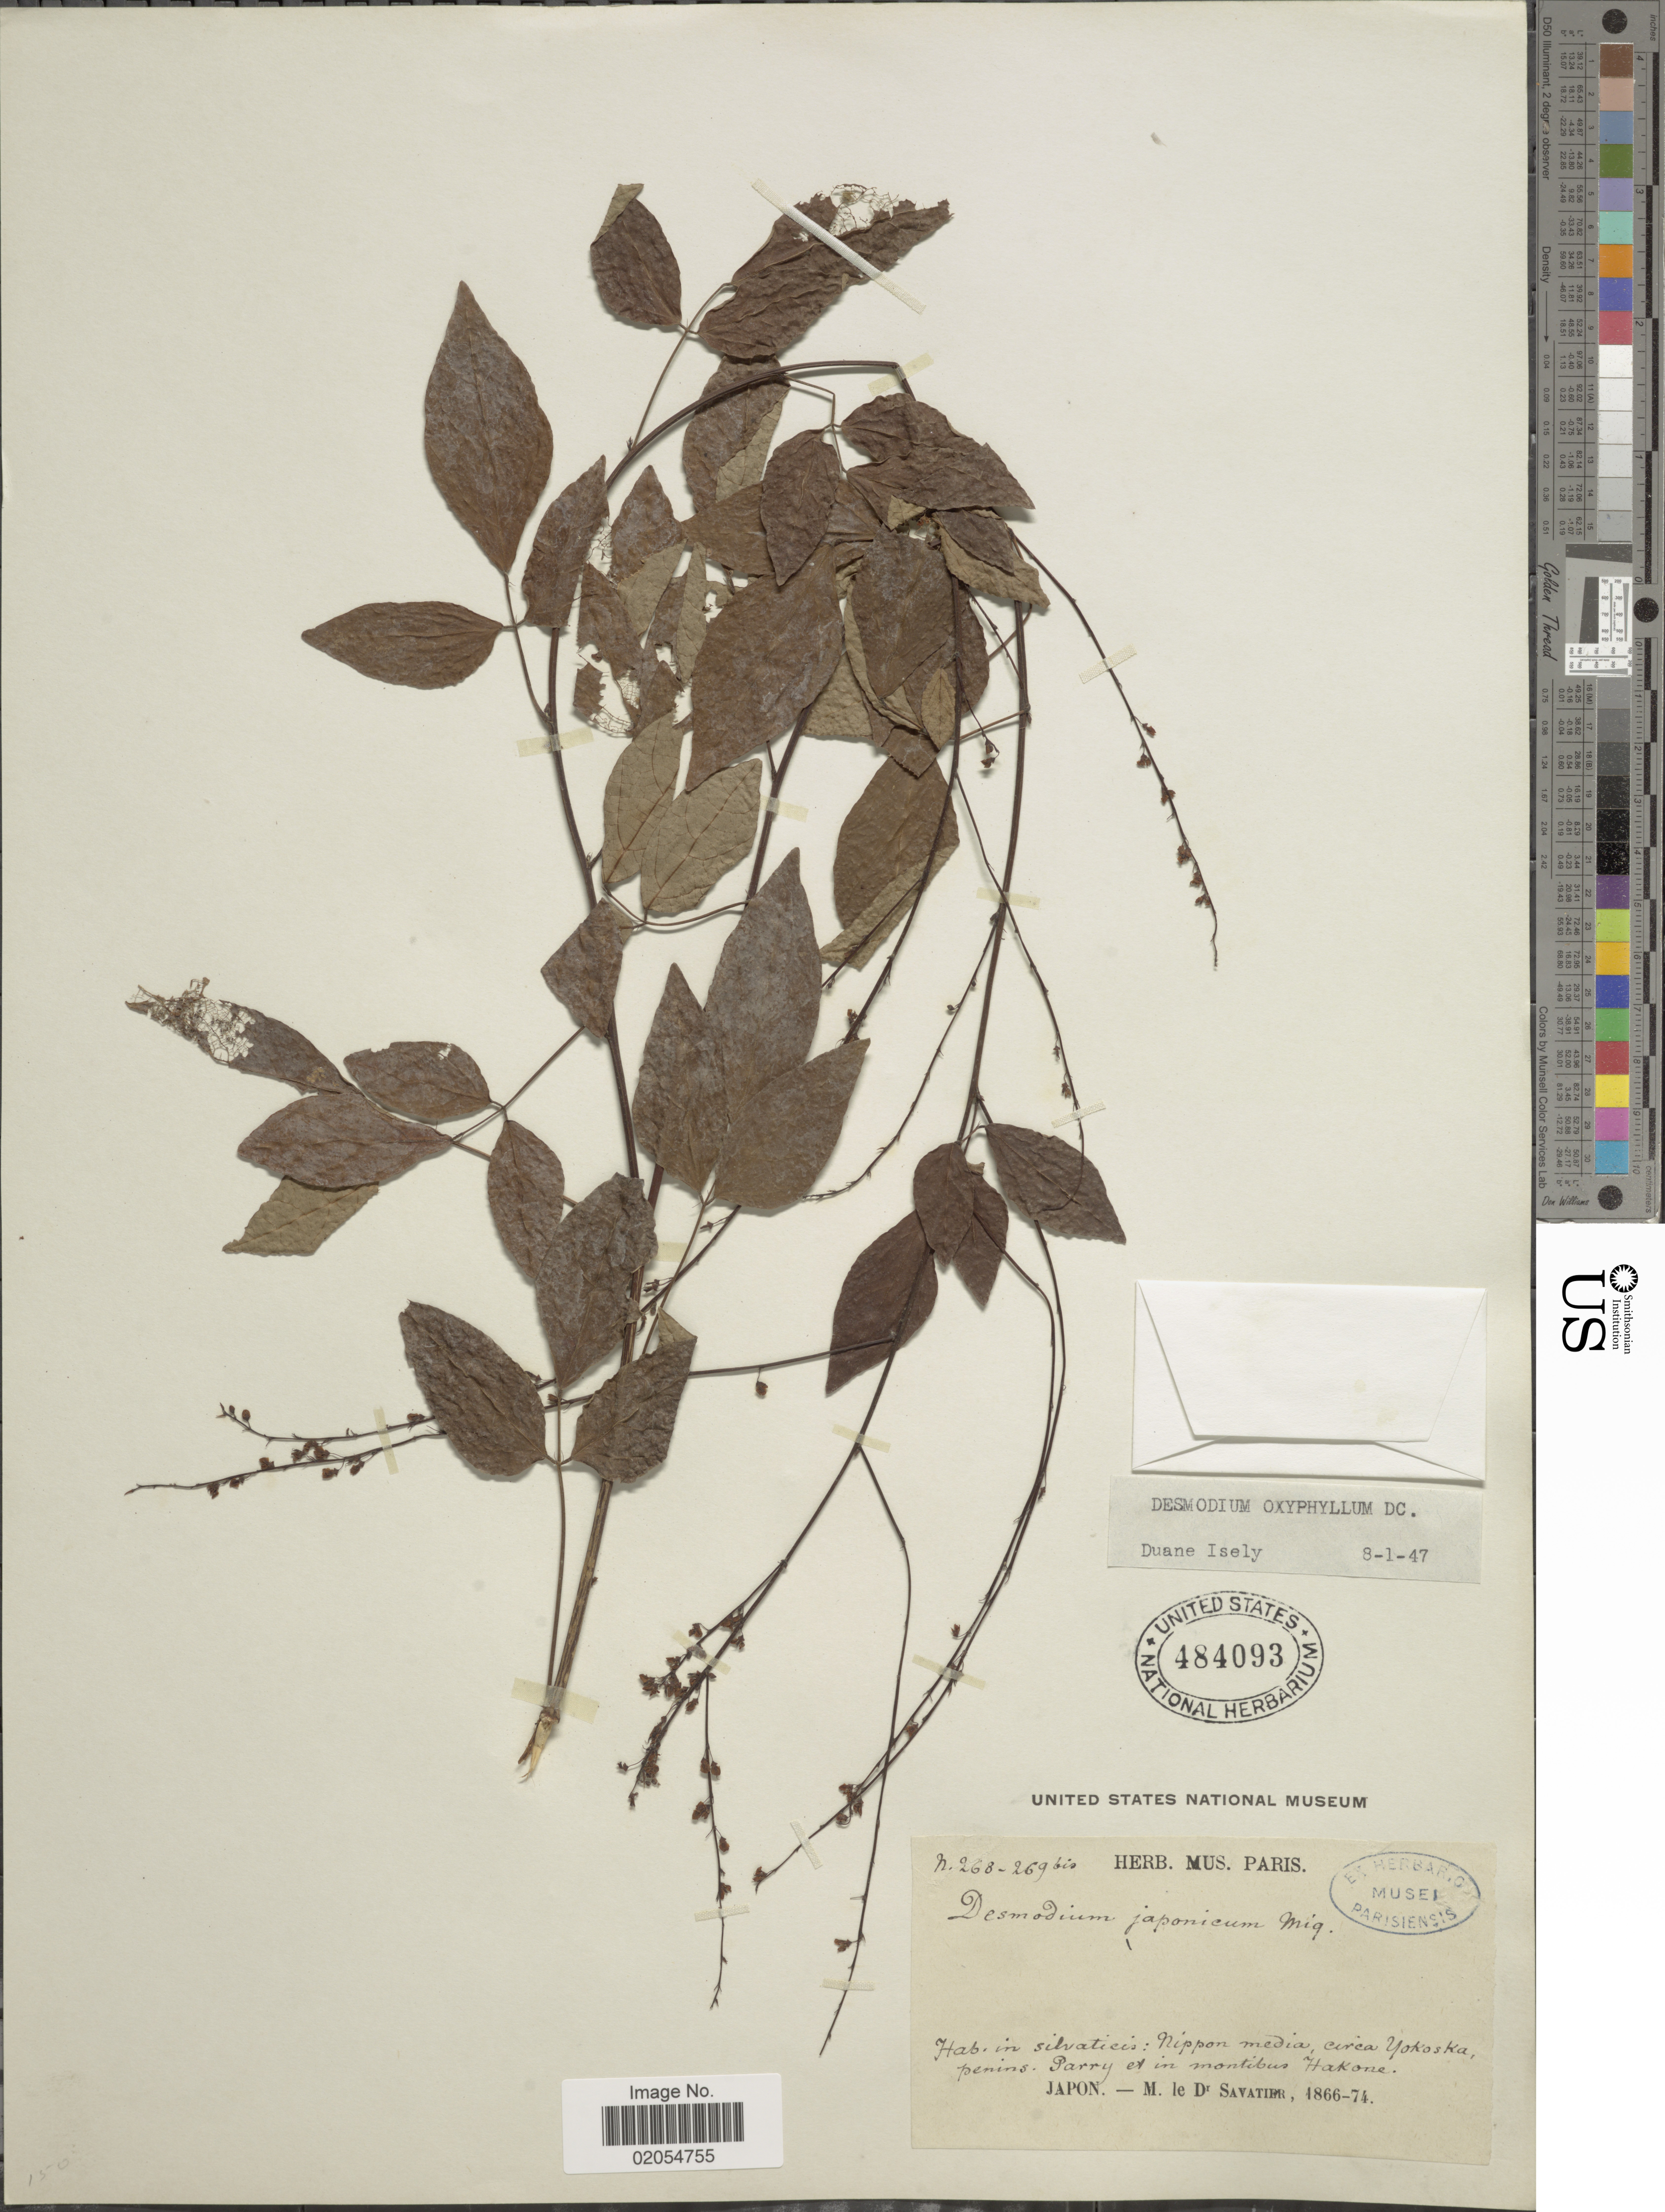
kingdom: Plantae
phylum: Tracheophyta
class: Magnoliopsida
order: Fabales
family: Fabaceae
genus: Hylodesmum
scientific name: Hylodesmum podocarpum subsp. oxyphyllum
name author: (DC.) H. Ohashi & R.R. Mill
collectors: Savatier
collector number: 268-269bis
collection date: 1866/1874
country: Japan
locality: Nippon media, circa Yokoska, penins. Parry et in montibus Hakone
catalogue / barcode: US 484093